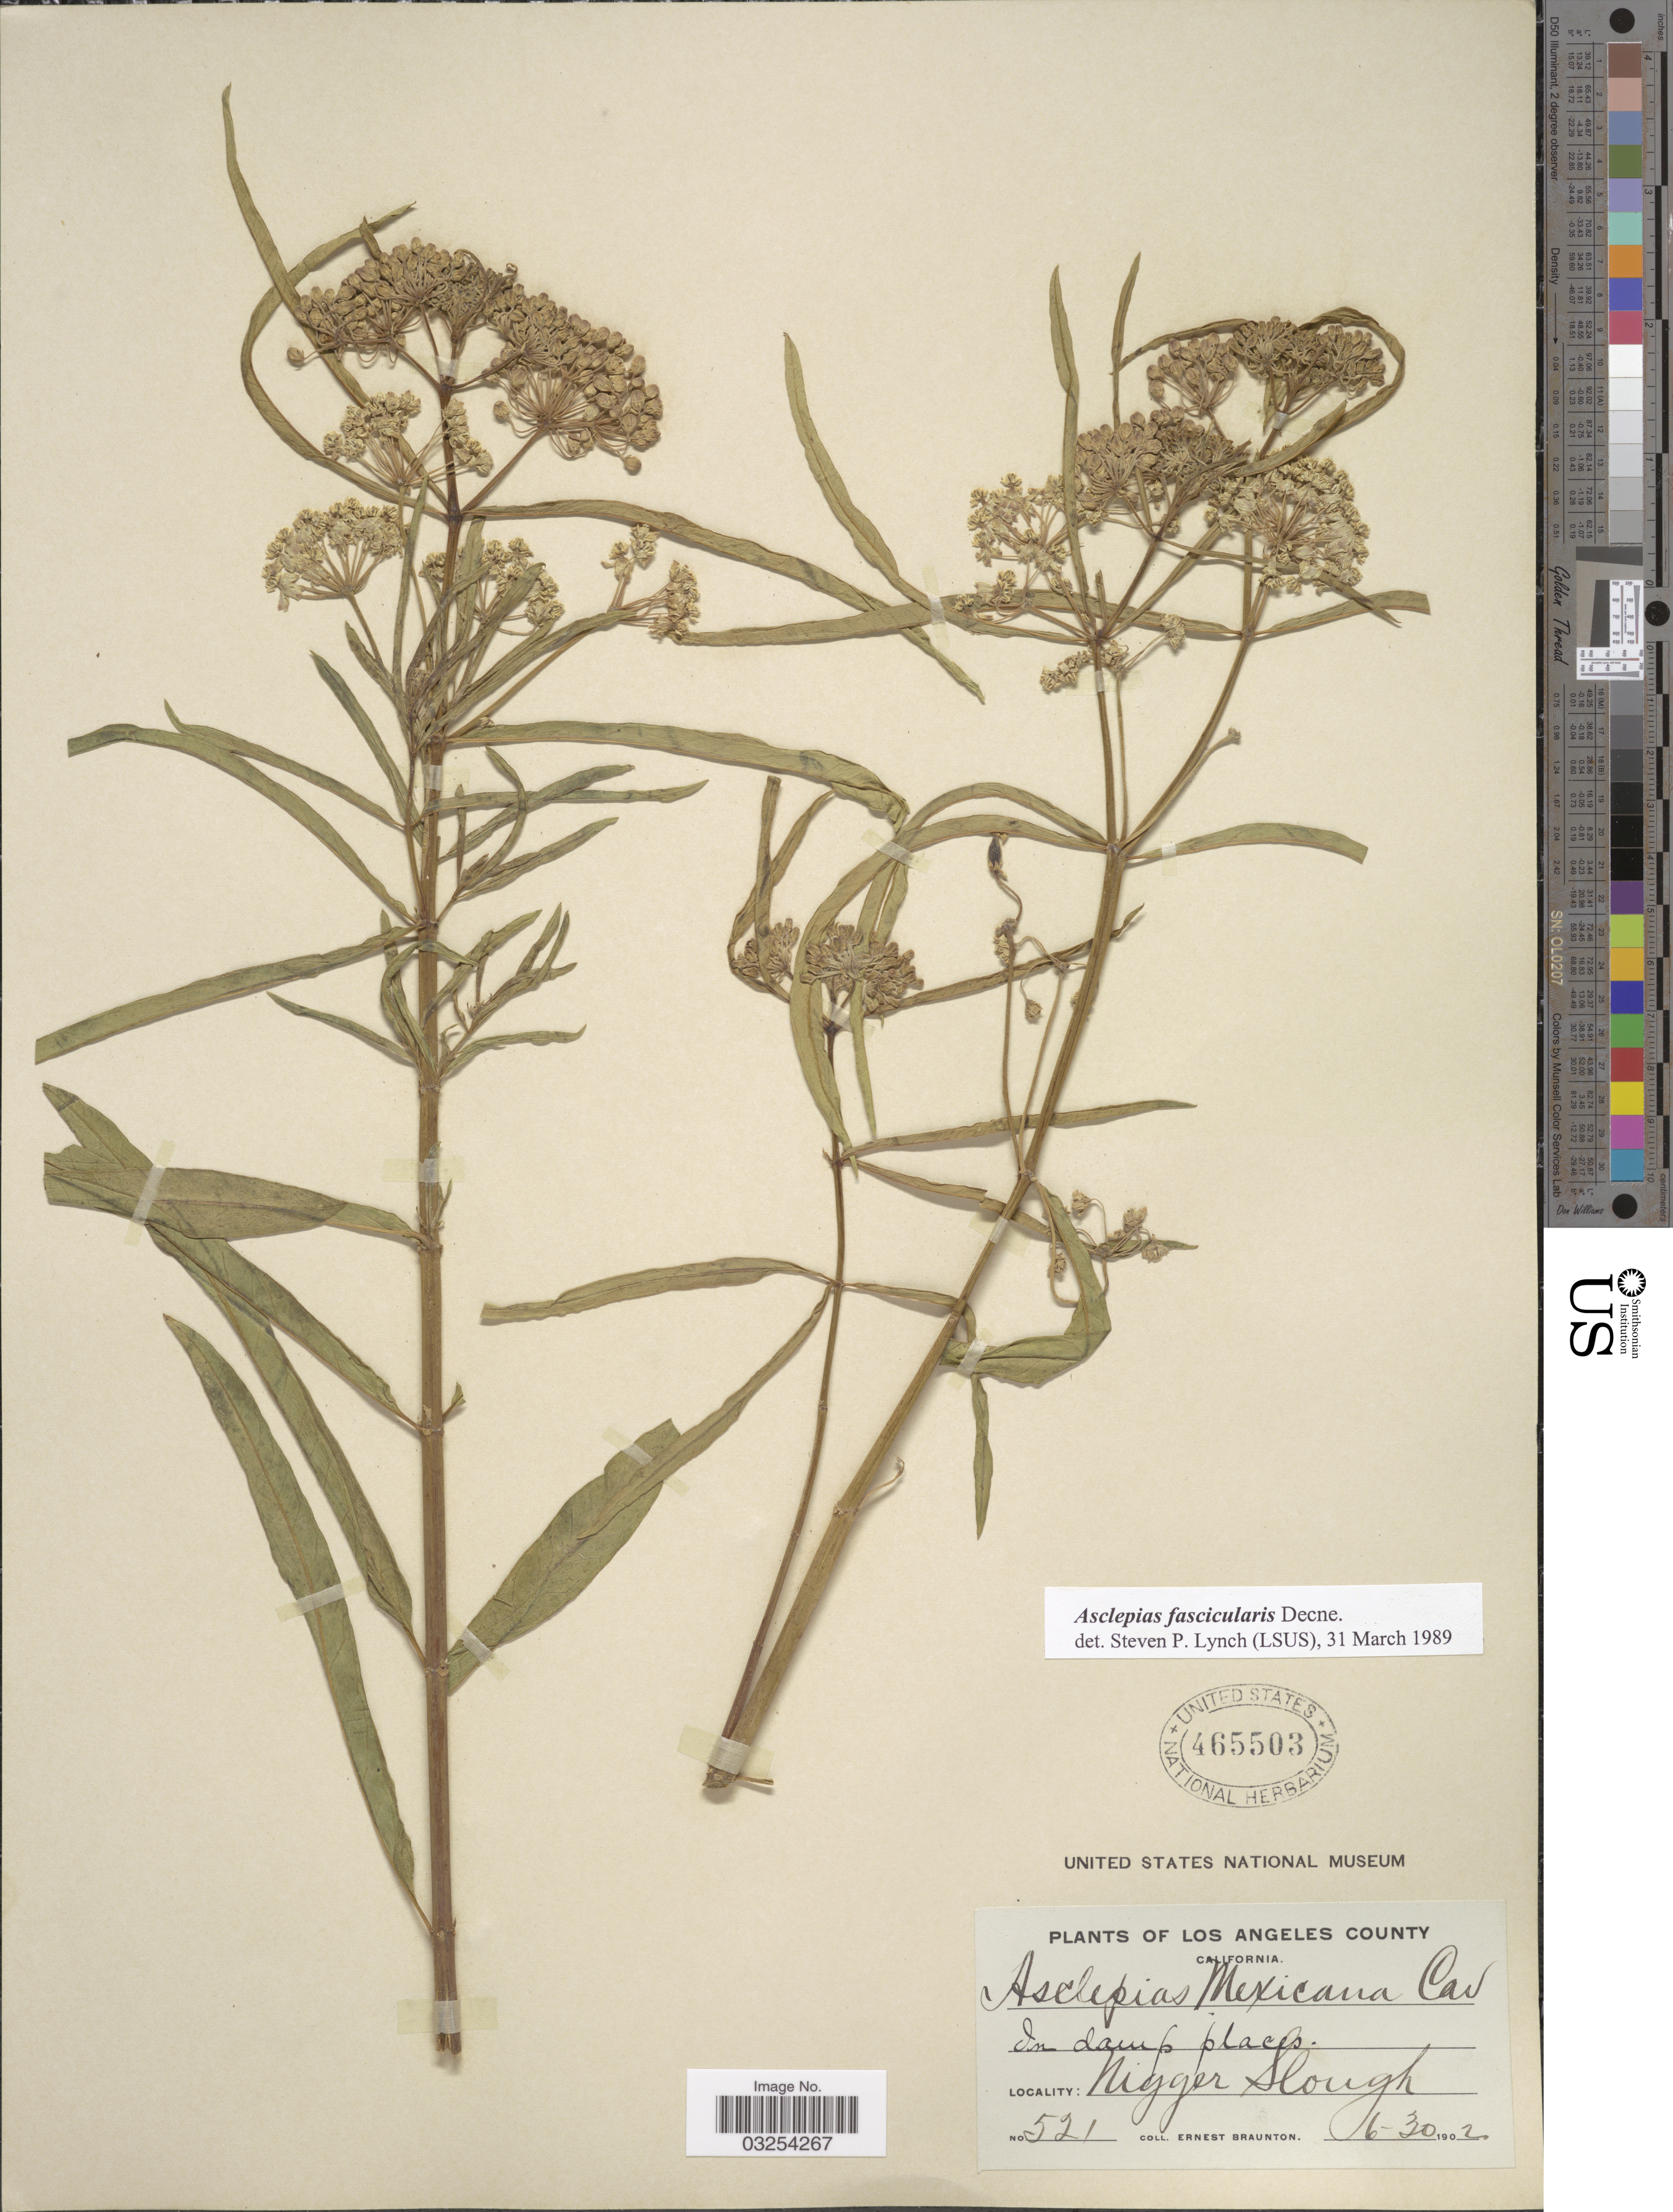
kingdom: Plantae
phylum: Tracheophyta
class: Magnoliopsida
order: Gentianales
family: Apocynaceae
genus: Asclepias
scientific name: Asclepias fascicularis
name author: Decne.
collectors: E. Braunton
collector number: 521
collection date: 1902-06-30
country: United States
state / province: California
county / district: Los Angeles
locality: Los Angeles County. Nigger Slough.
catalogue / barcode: US 465503